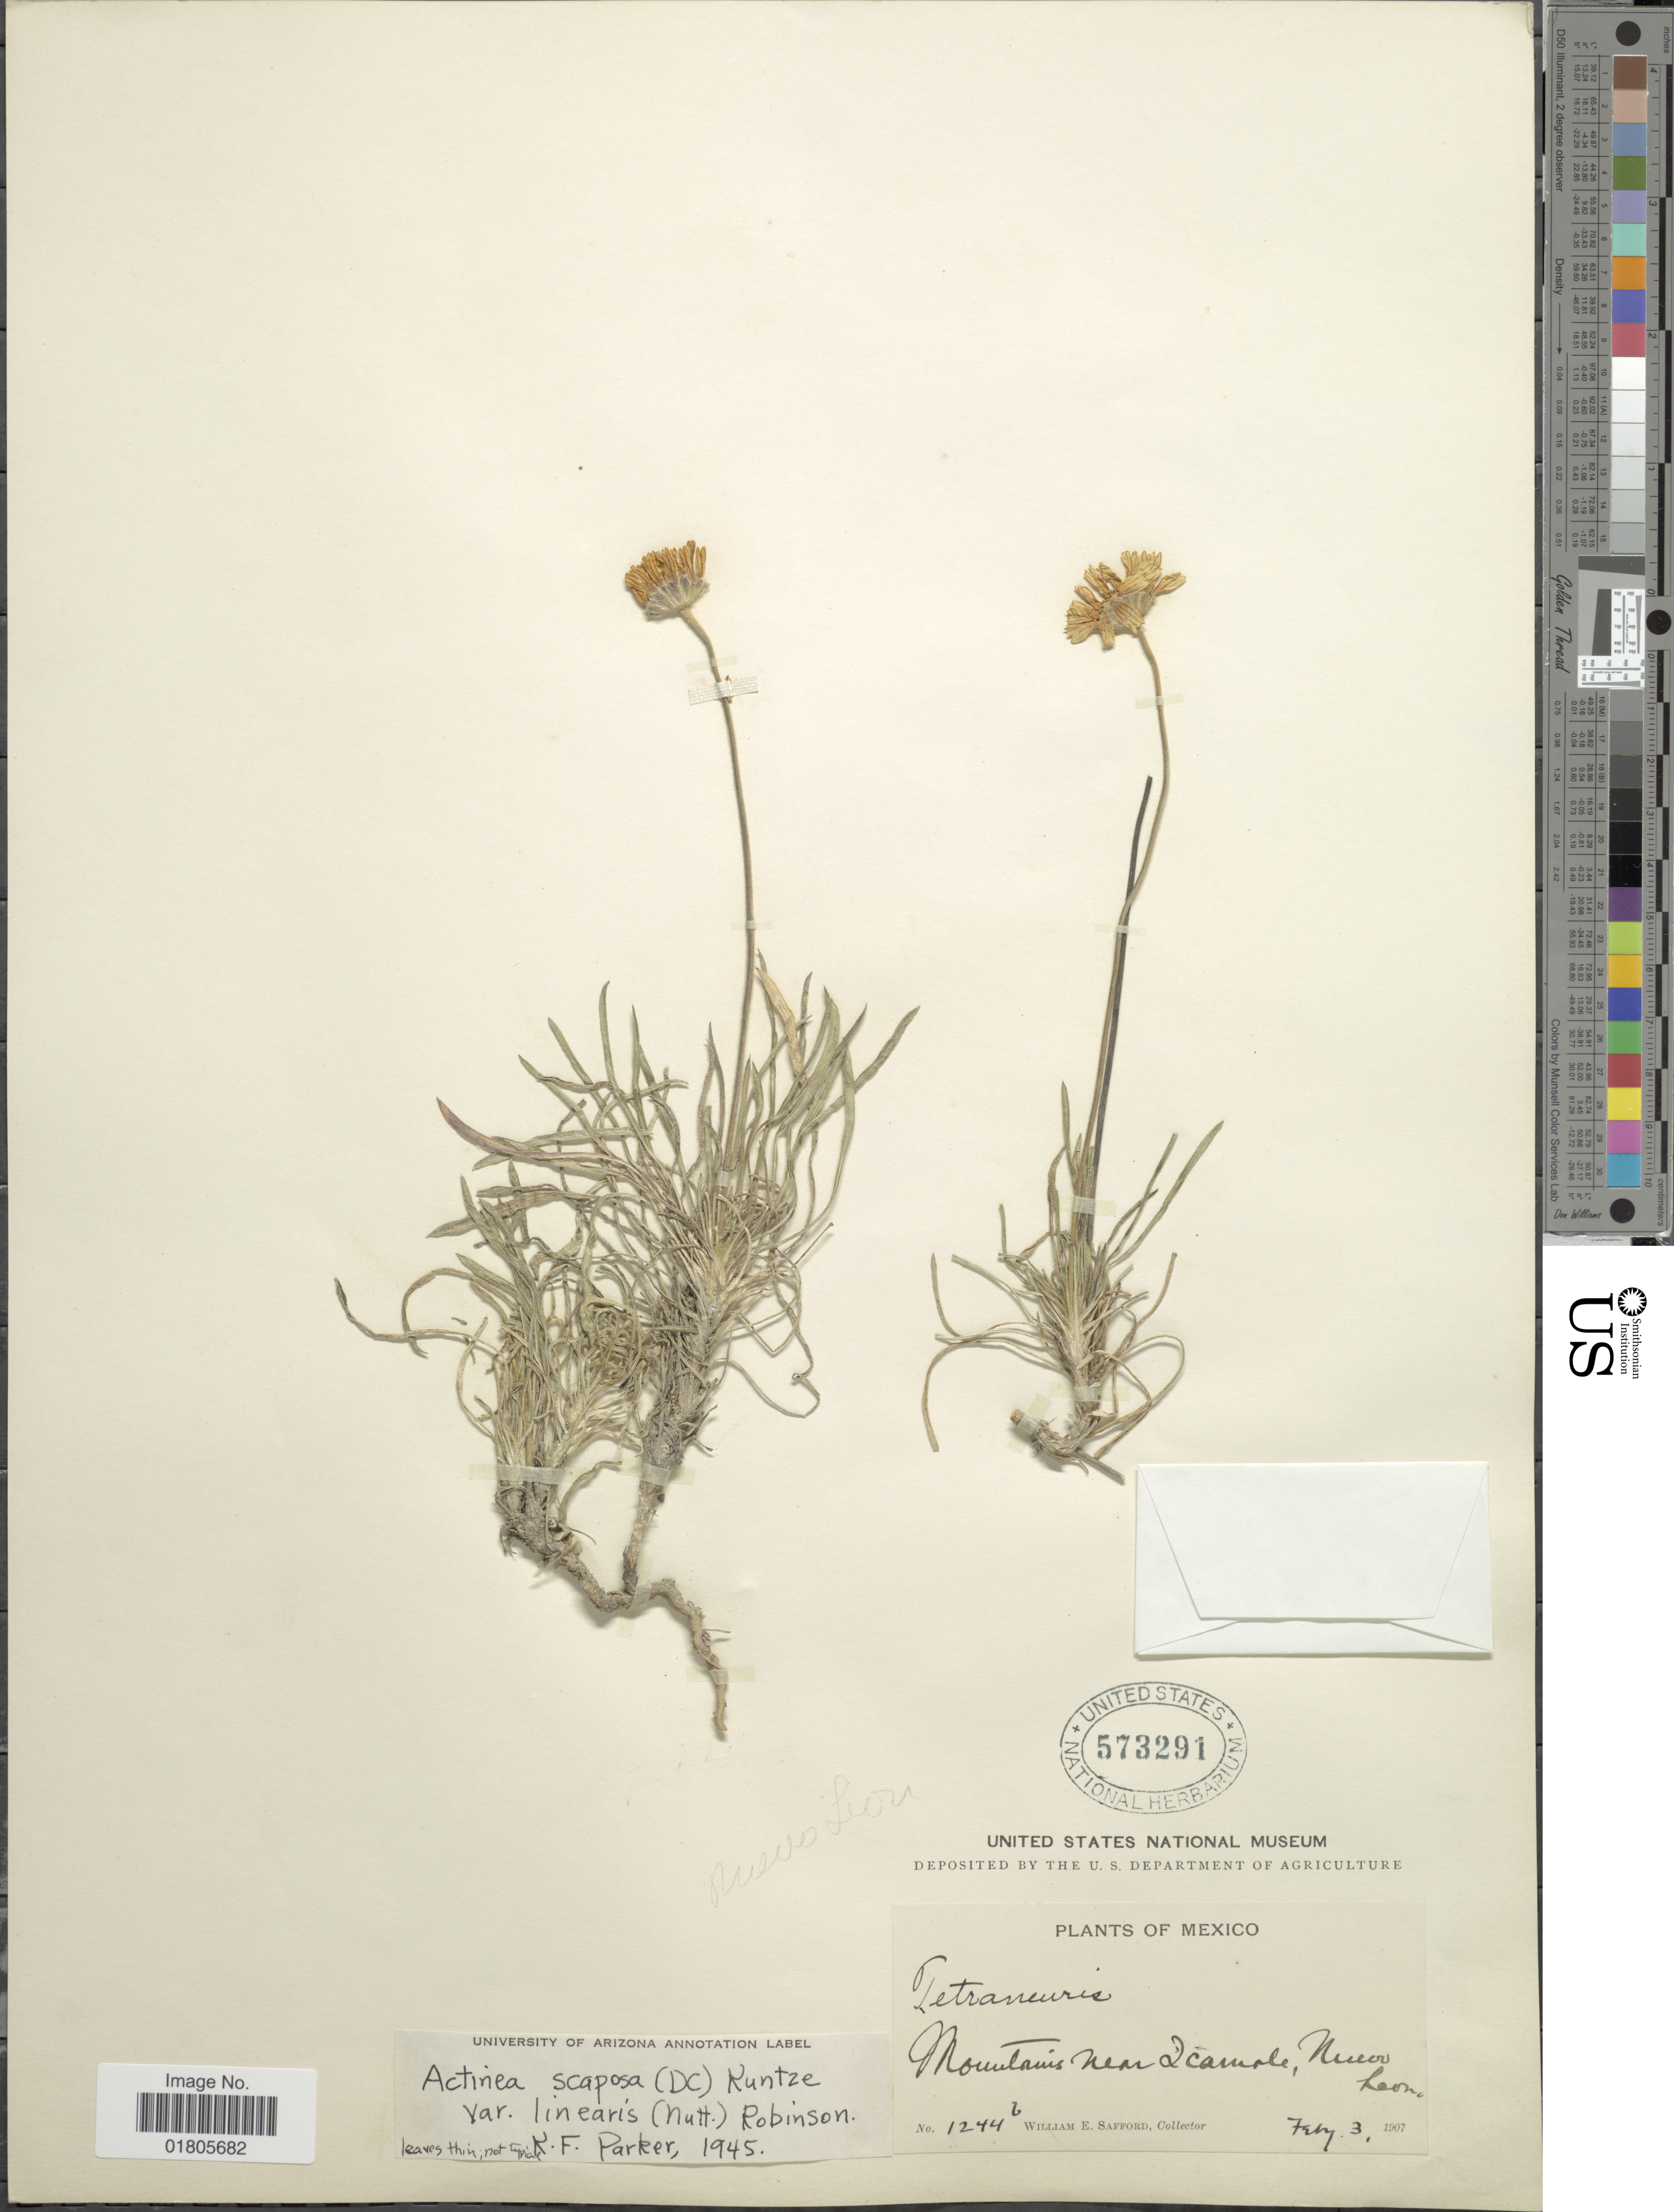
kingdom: Plantae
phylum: Tracheophyta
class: Magnoliopsida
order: Asterales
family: Asteraceae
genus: Actinea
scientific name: Actinea scaposa var. linearis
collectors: W. E. Safford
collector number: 1244b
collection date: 1907-02-03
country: Mexico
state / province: Nuevo León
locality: Mountains near Icamole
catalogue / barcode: US 573291